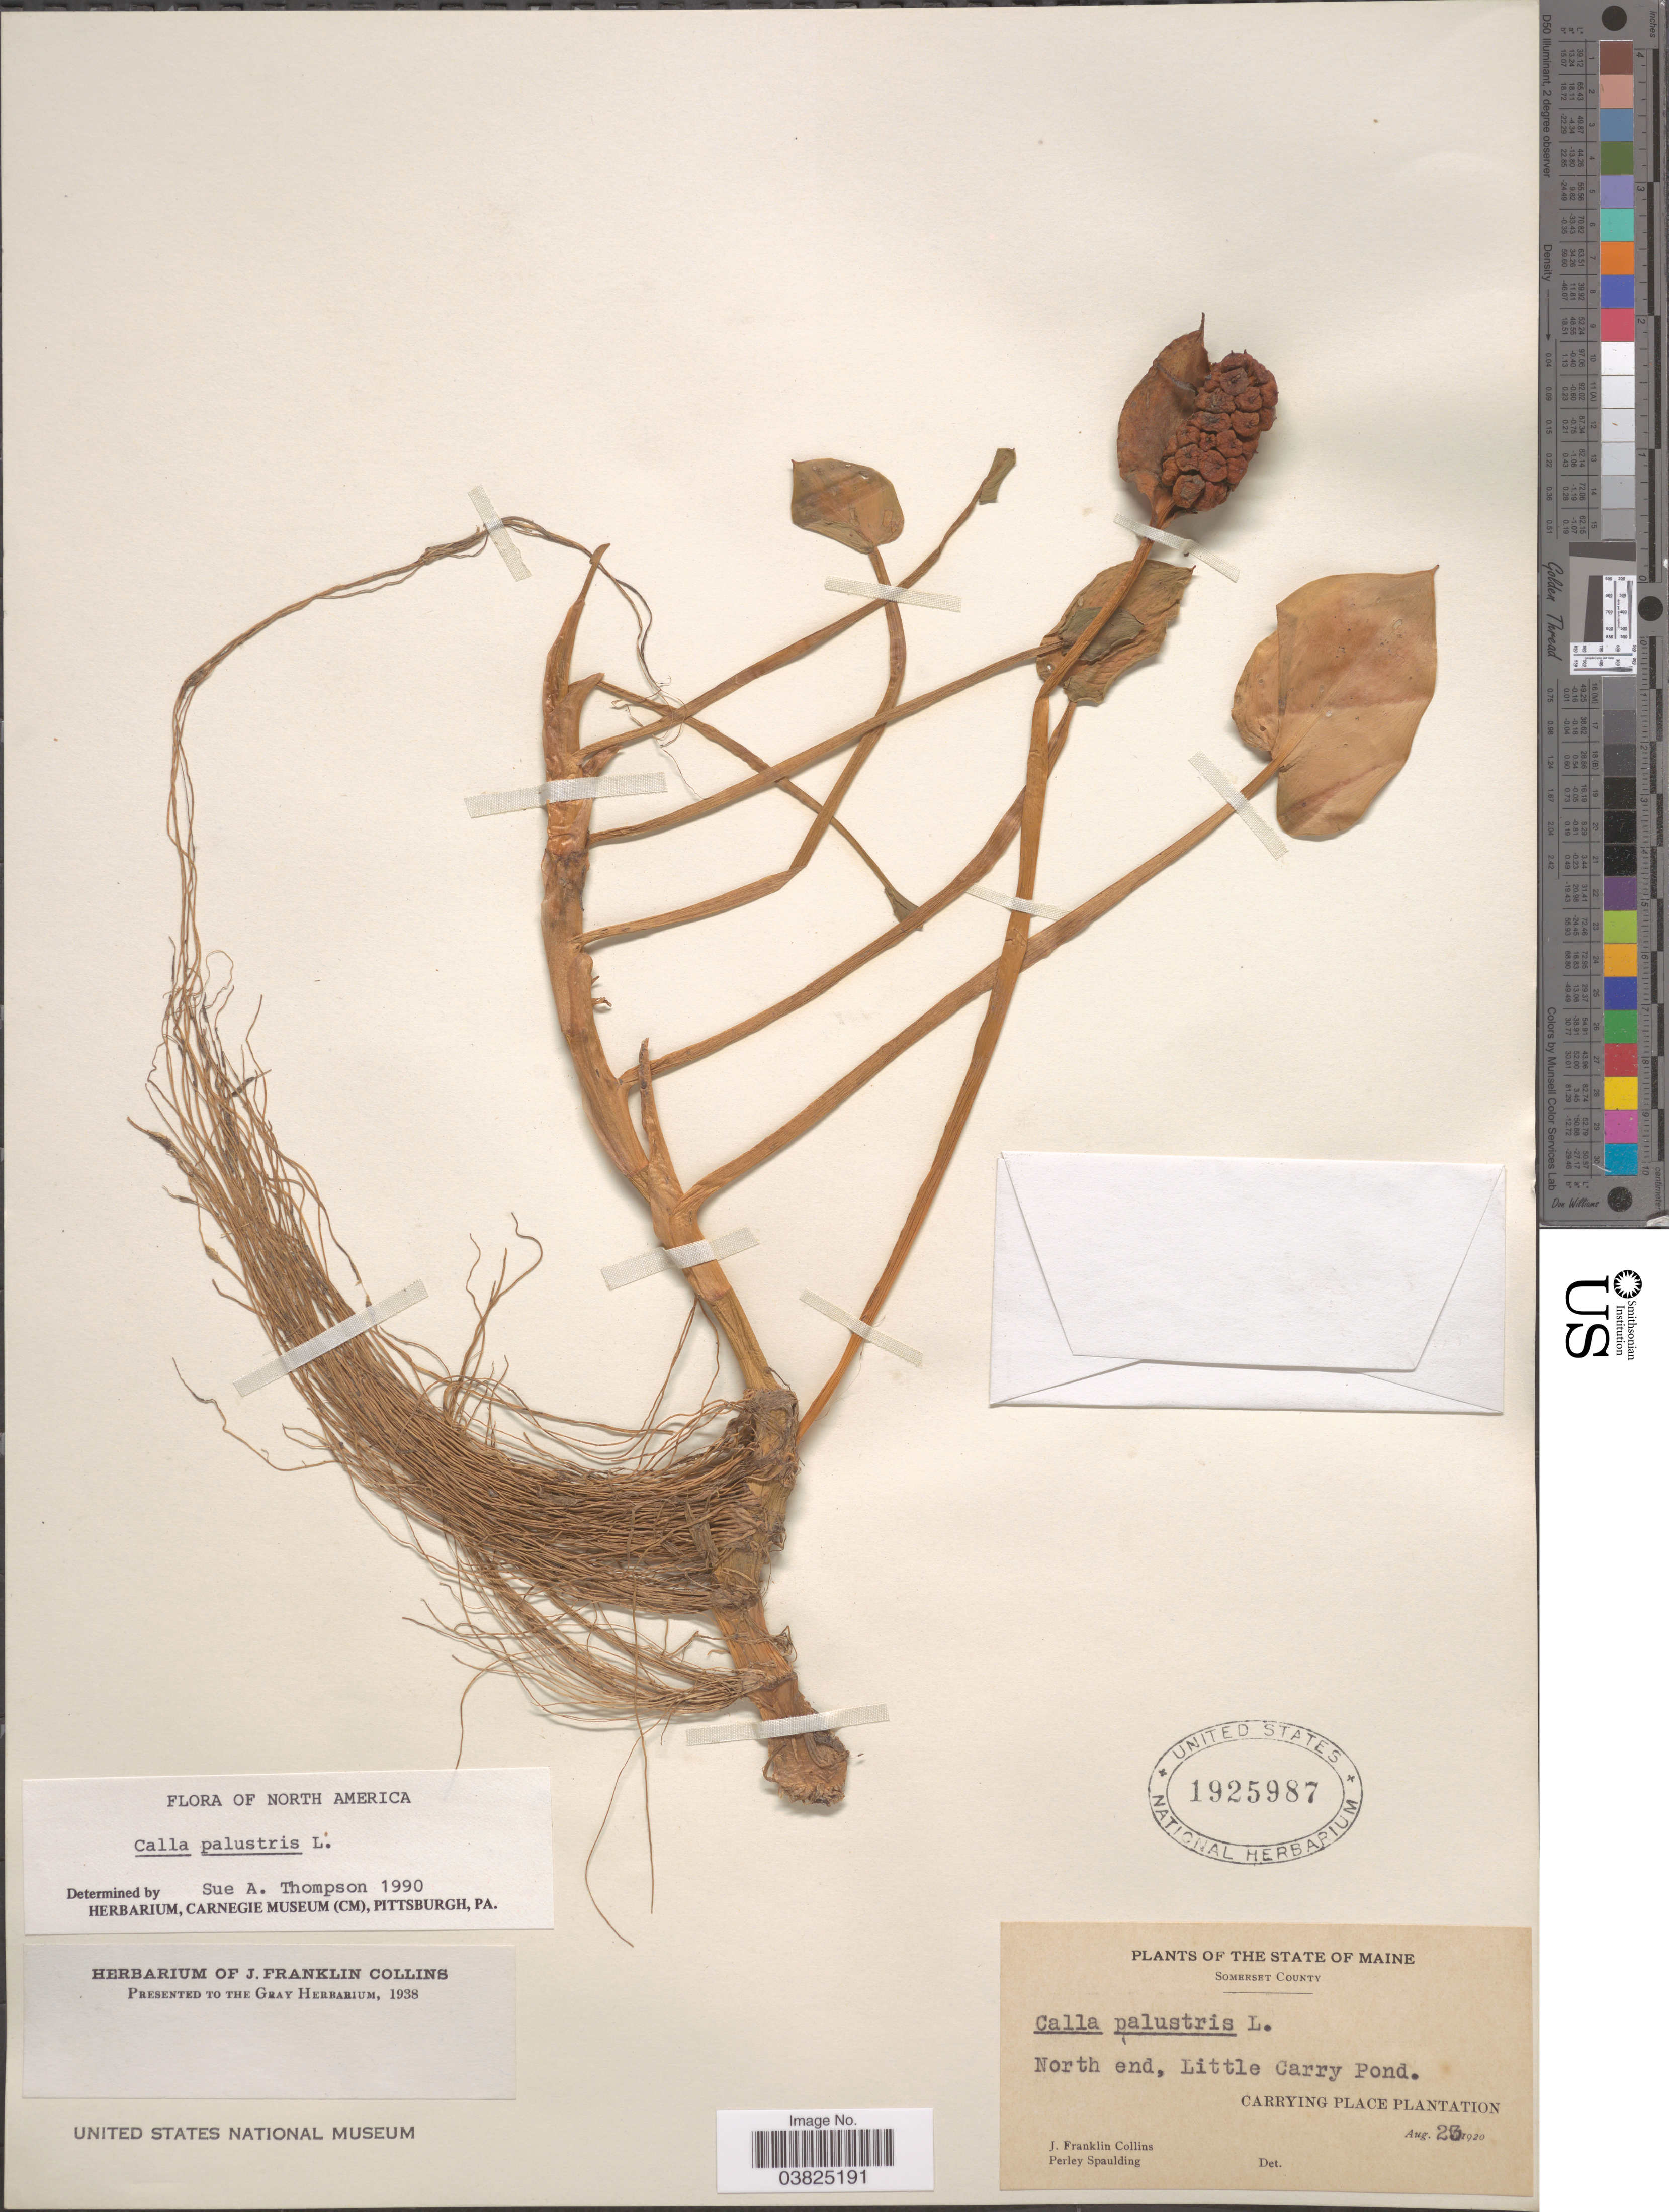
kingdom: Plantae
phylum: Tracheophyta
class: Liliopsida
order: Alismatales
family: Araceae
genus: Calla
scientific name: Calla palustris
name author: L.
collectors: J. Collins & P. Spaulding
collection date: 1920-08-23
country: United States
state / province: Maine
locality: Somerset County. North end, Little Carry Pond. Carrying Place Plantation.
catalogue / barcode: US 1925987